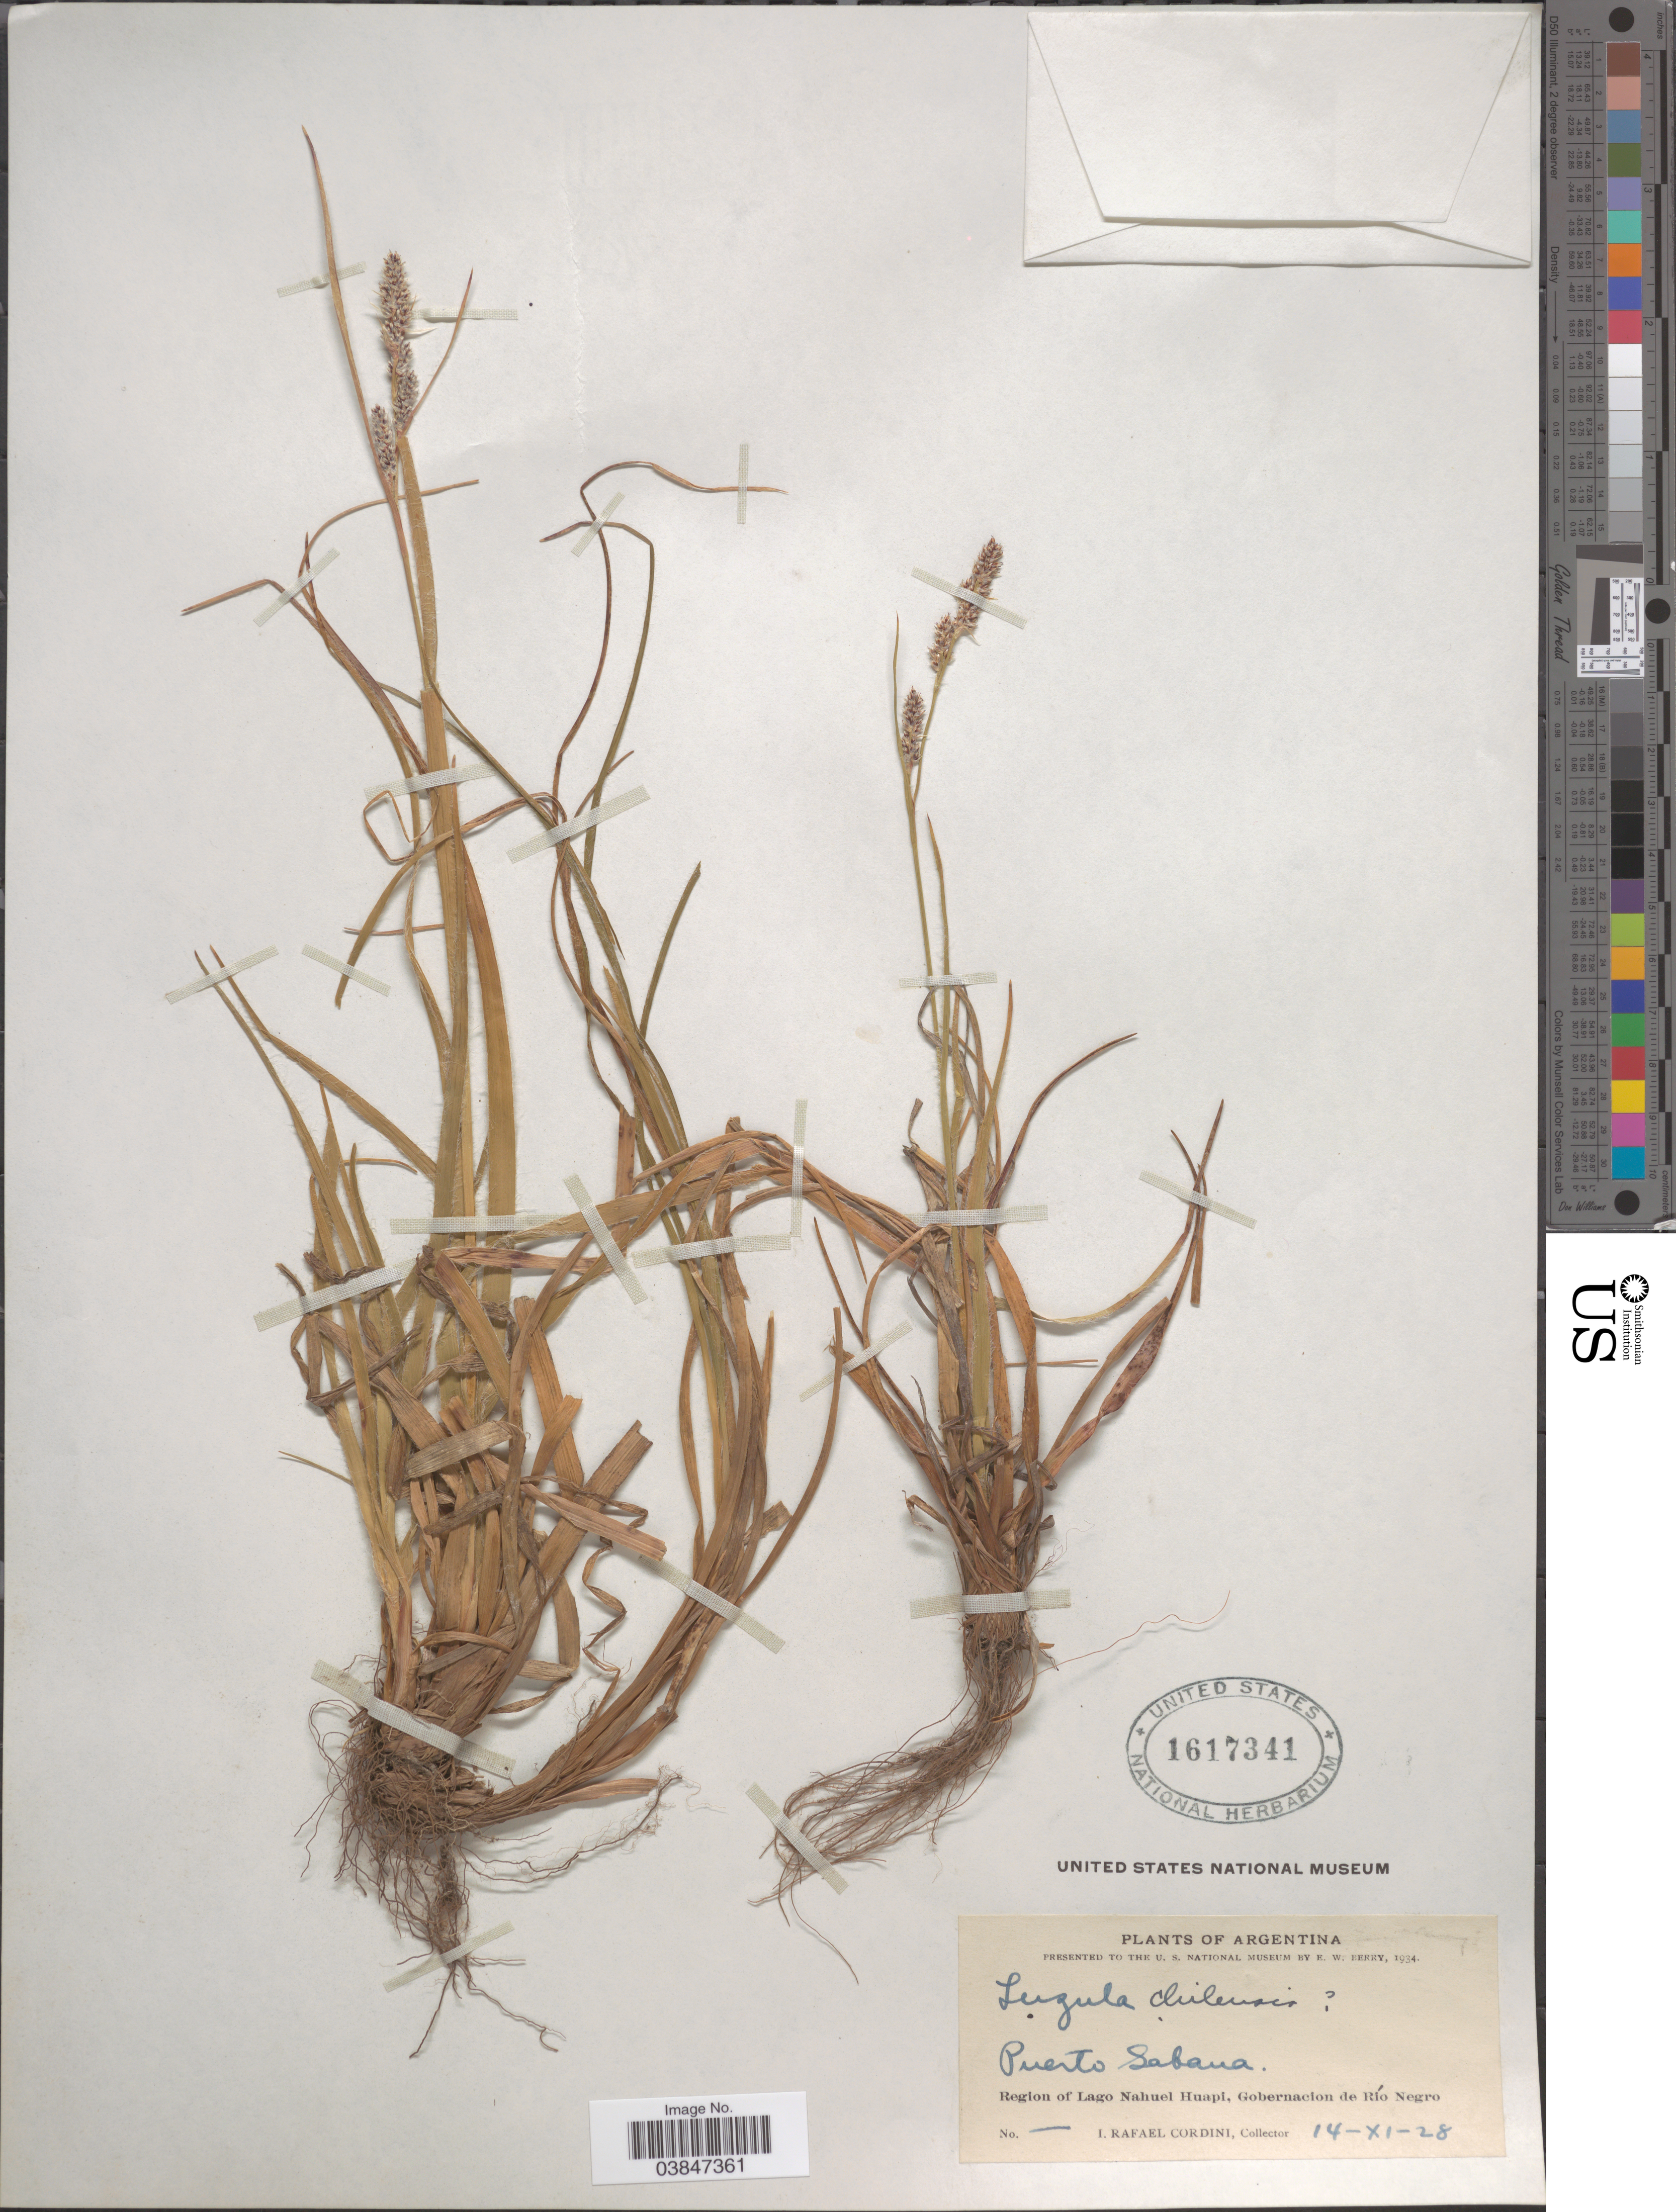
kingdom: Plantae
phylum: Tracheophyta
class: Liliopsida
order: Poales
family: Juncaceae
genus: Luzula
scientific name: Luzula chilensis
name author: Nees & Meyen ex Kunth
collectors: I. Cordini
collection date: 1928-11-14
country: Argentina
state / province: Rio Negro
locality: Puerto Sabana. Region of Lago Nahuel Huapi, Gobernacion de Río Negro.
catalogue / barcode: US 1617341